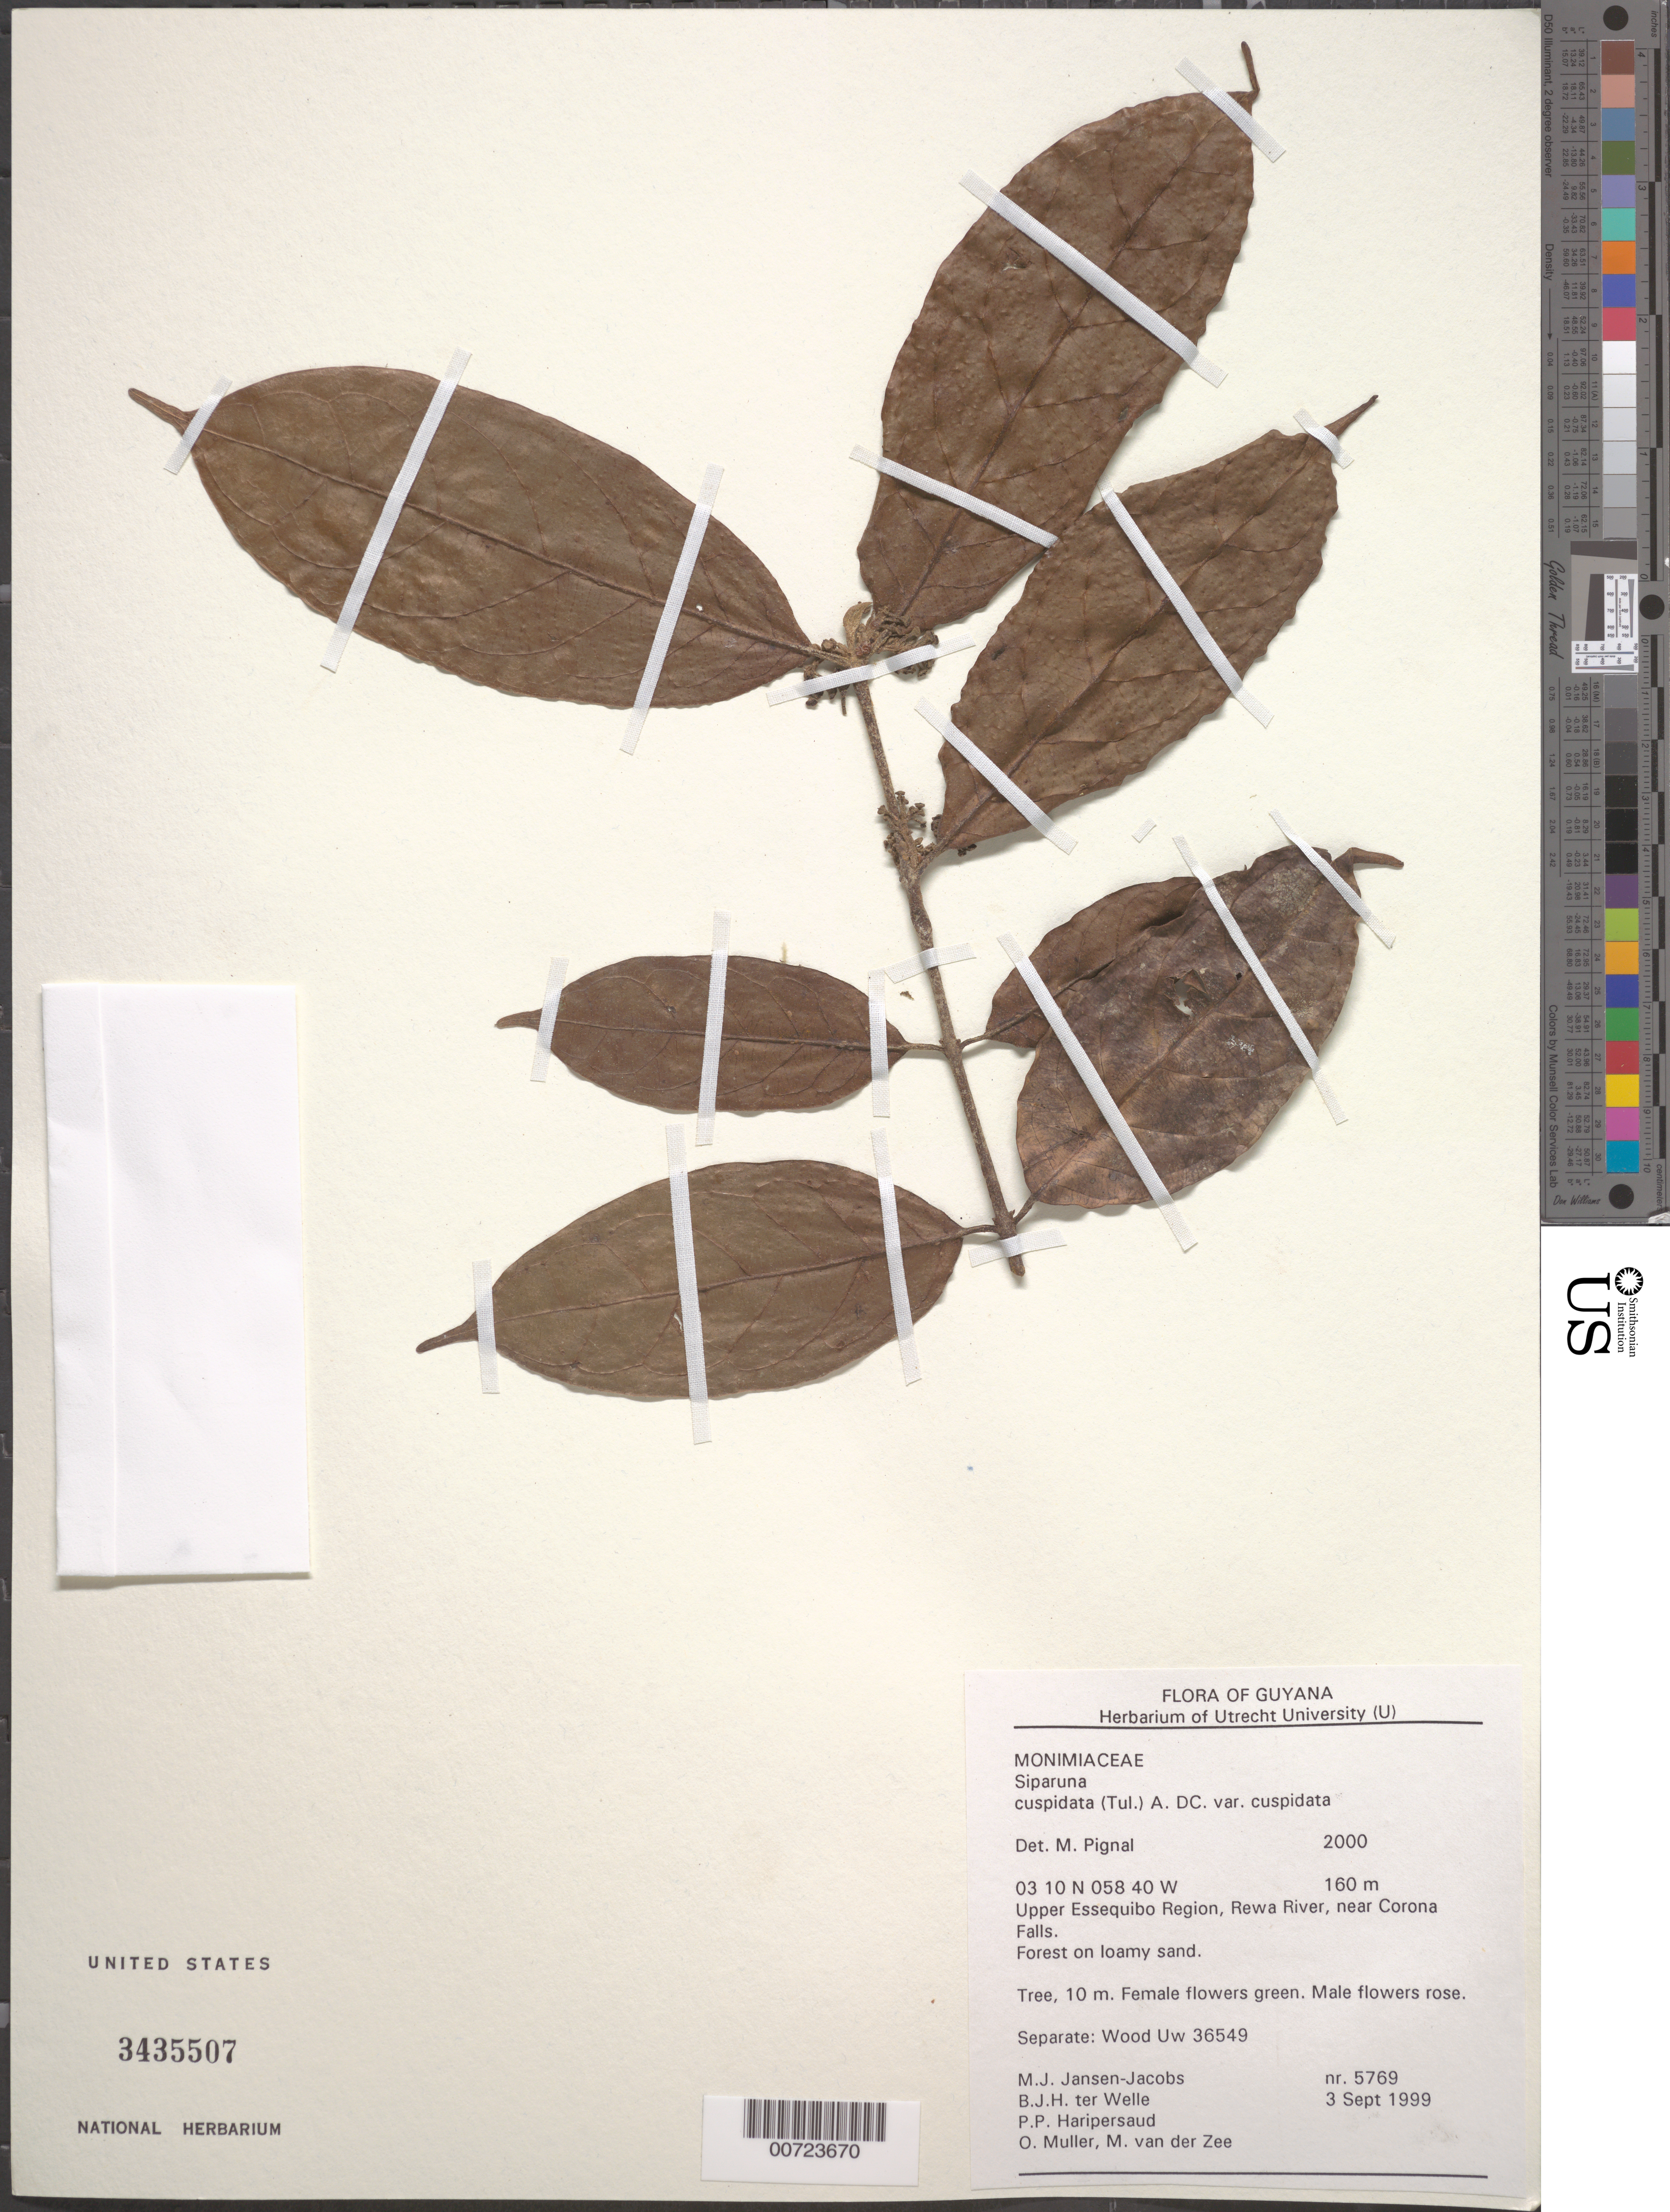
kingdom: Plantae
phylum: Tracheophyta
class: Magnoliopsida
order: Laurales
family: Siparunaceae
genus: Siparuna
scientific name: Siparuna cuspidata var. cuspidata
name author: A. DC.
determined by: Pignal, M.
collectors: M. J. Jansen-Jacobs, B. Welle, P. Haripersaud, O. Muller & M. van der Zee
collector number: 5769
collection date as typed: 3-Sep-99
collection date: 1999-09-03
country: Guyana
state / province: U. Takutu-U. Essequibo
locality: Rewa River, near Corona Falls, Upper Essequibo Region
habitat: Forest on loamy sand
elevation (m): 160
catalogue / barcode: US 3435507